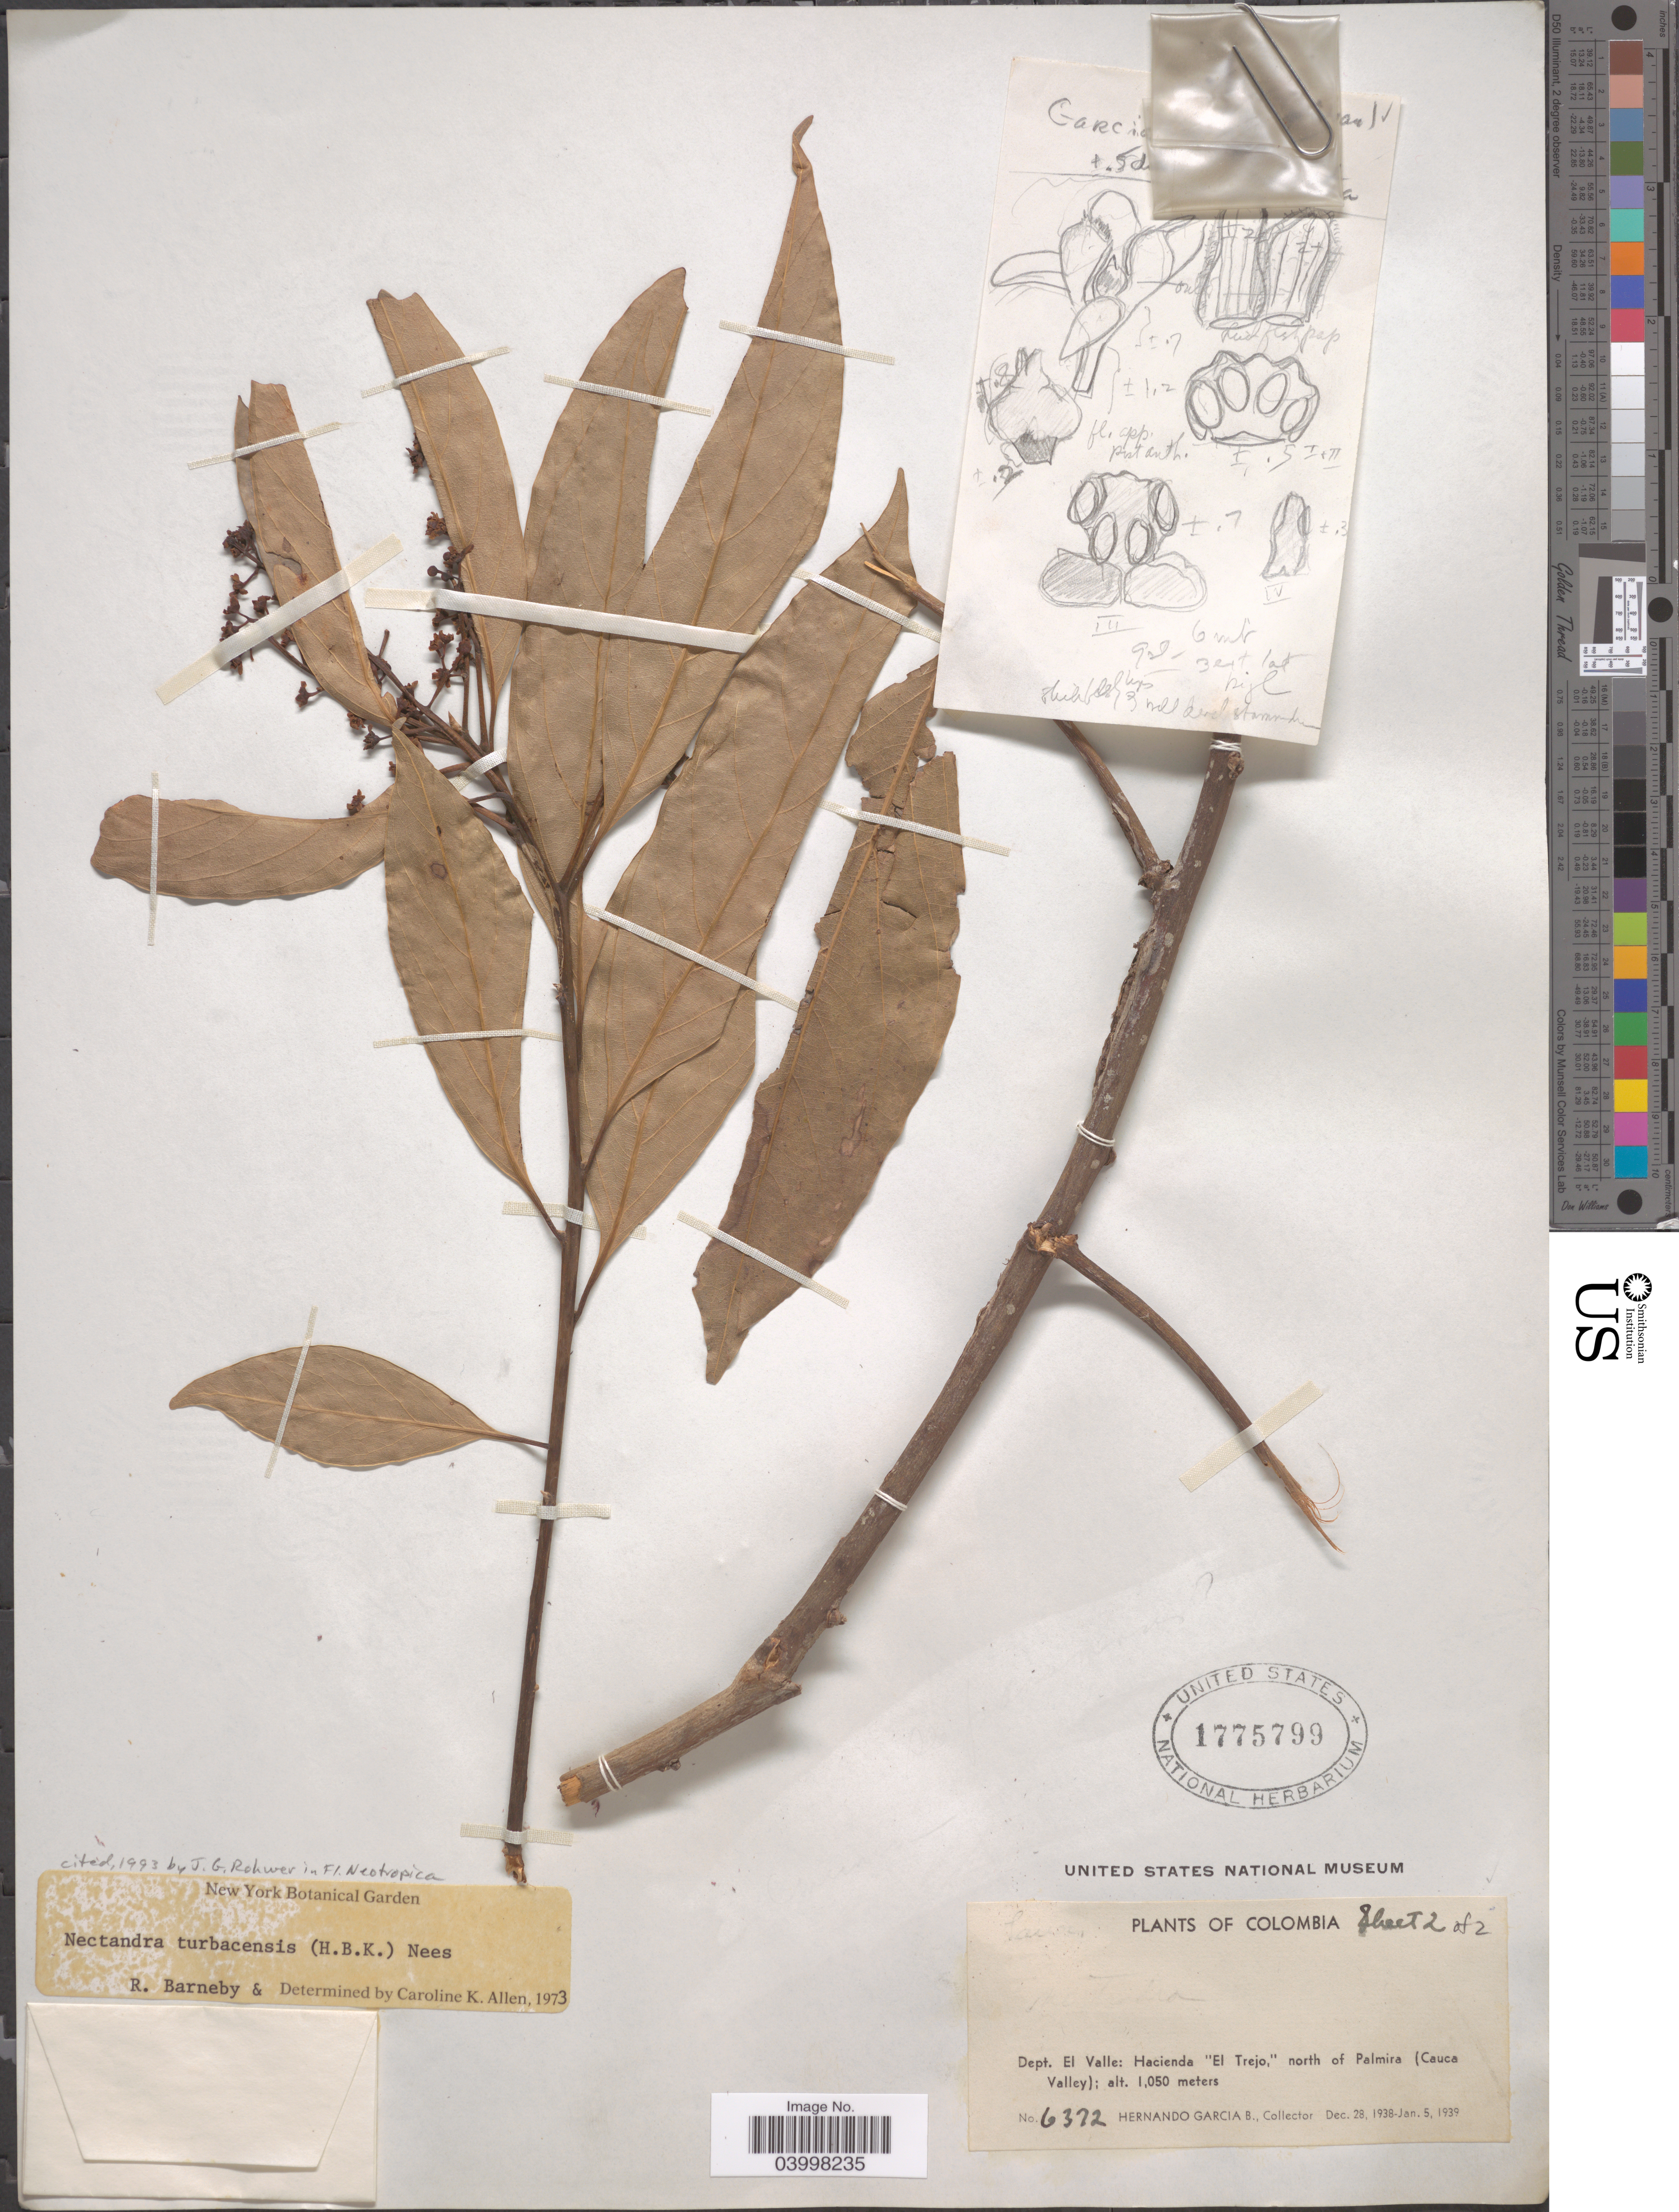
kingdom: Plantae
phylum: Tracheophyta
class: Magnoliopsida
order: Laurales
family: Lauraceae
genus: Nectandra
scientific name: Nectandra turbacensis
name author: (Kunth) Nees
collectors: H. García Barriga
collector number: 6372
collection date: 1938-12-28/1939-01-05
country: Colombia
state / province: Valle del Cauca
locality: Dept. El Valle: Hacienda "El Trejo," north of Palmira (Cauca Valley).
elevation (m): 1050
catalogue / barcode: US 1775799